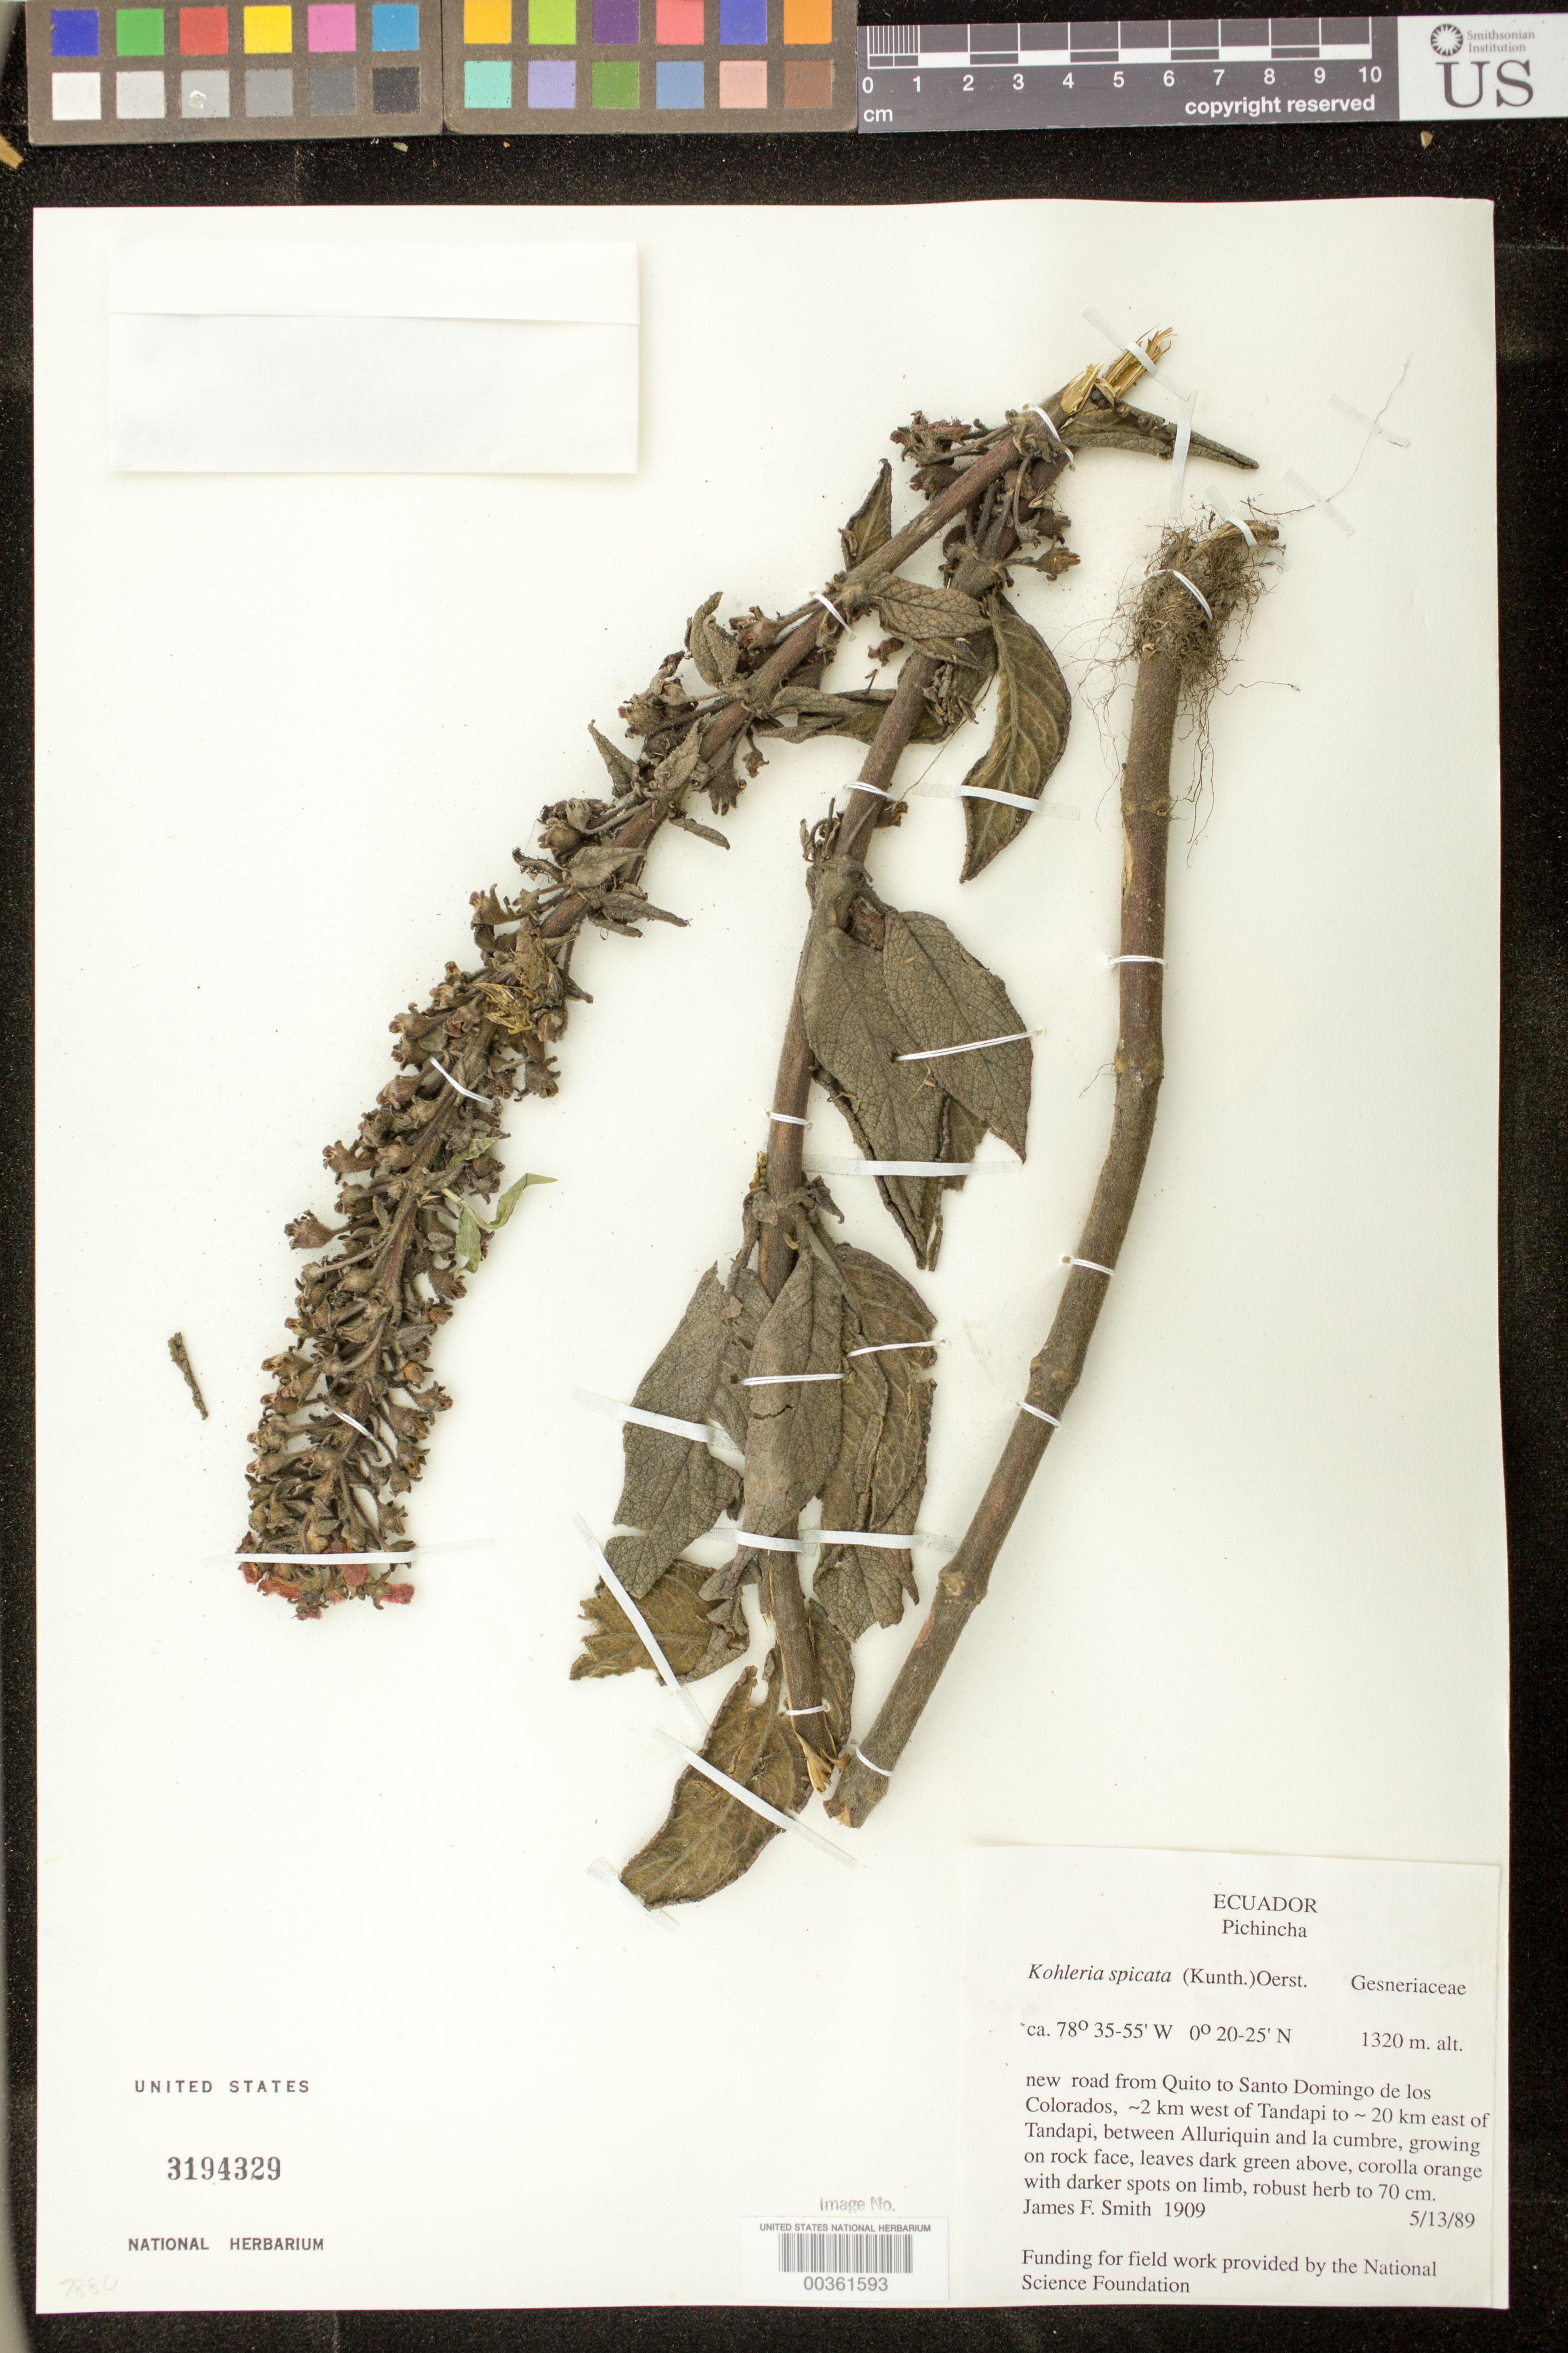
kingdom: Plantae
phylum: Tracheophyta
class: Magnoliopsida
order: Lamiales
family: Gesneriaceae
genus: Kohleria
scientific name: Kohleria spicata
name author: (Kunth) Oerst.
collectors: J. Smith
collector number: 1909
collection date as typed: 13 May 1989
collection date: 1989-05-13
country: Ecuador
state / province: Pichincha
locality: New road from Quito to Santo Domingo de los Colorados, about 2 km W of Tandapi to about 20 km E of Tandapi, ...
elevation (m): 1320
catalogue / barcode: US 3194329